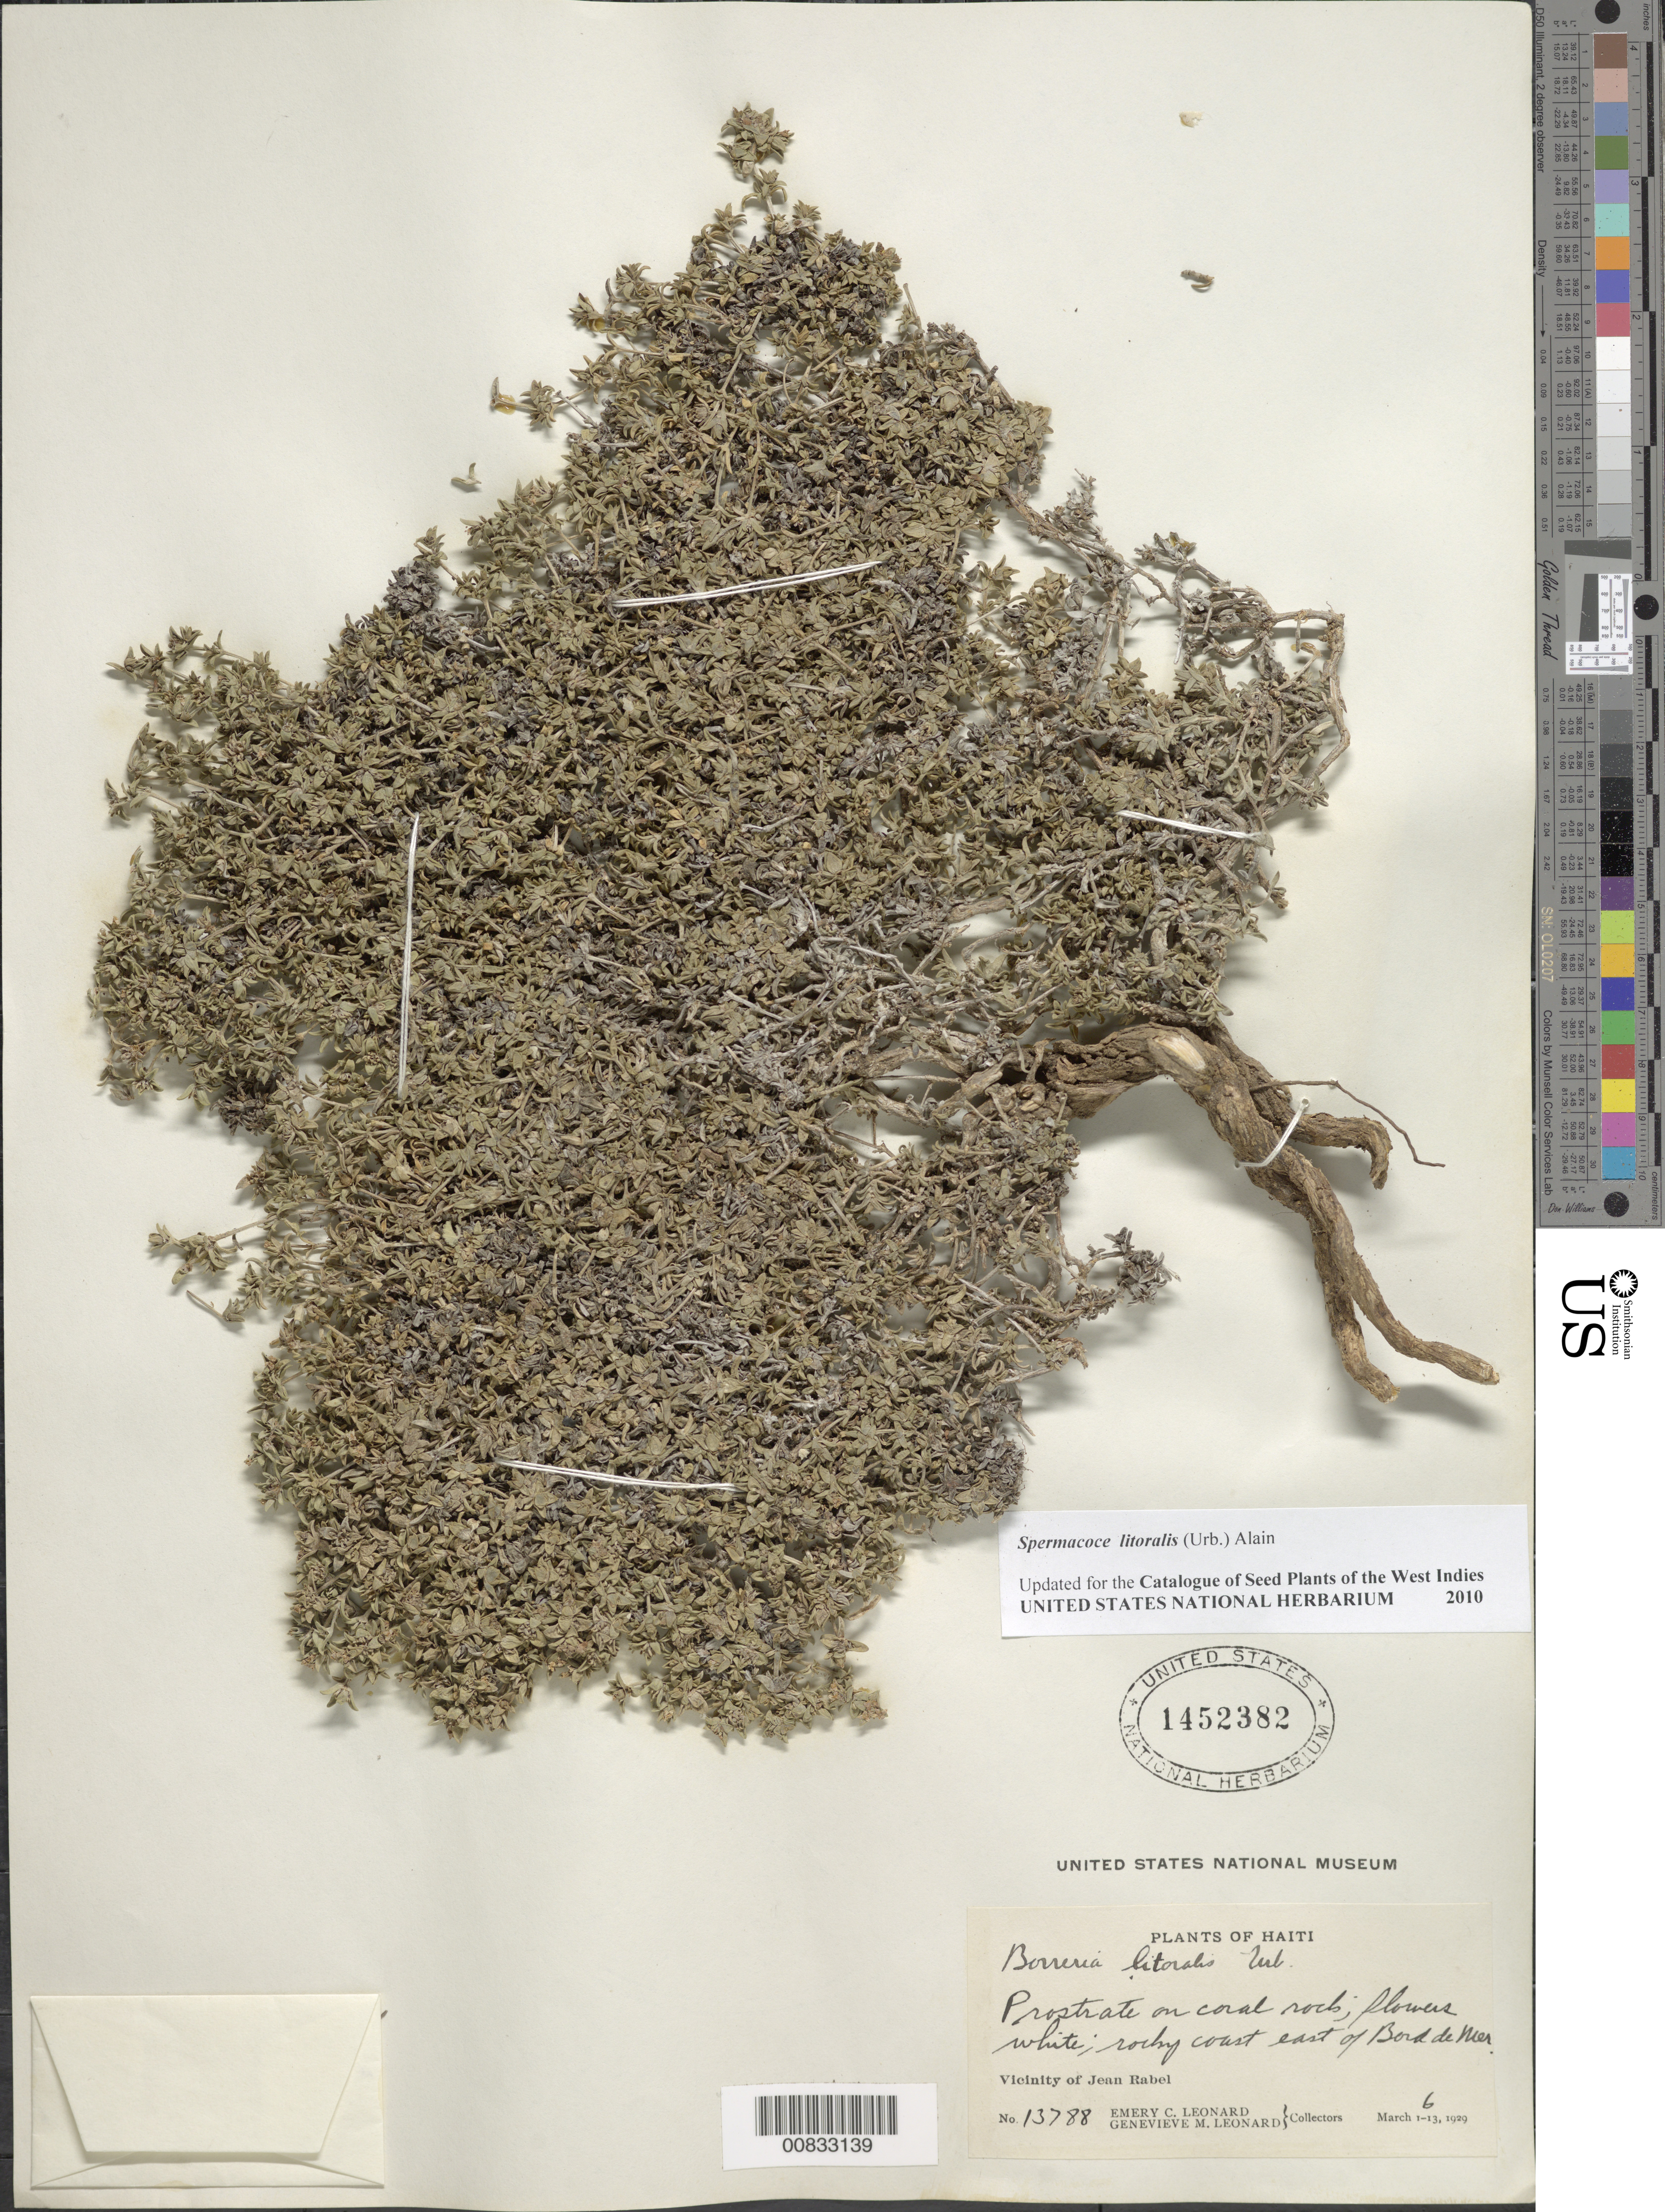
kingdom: Plantae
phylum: Tracheophyta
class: Magnoliopsida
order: Gentianales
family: Rubiaceae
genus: Spermacoce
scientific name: Spermacoce litoralis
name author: (Urb.) Alain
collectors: E. C. Leonard & G. M. Leonard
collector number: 13788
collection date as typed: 06 Mar 1929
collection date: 1929-03-06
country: Haiti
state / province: Nord-Ouest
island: Hispaniola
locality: Vicinity Jean Rabel, rocky coast E of Bord de Mer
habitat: Coral rock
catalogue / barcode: US 1452382